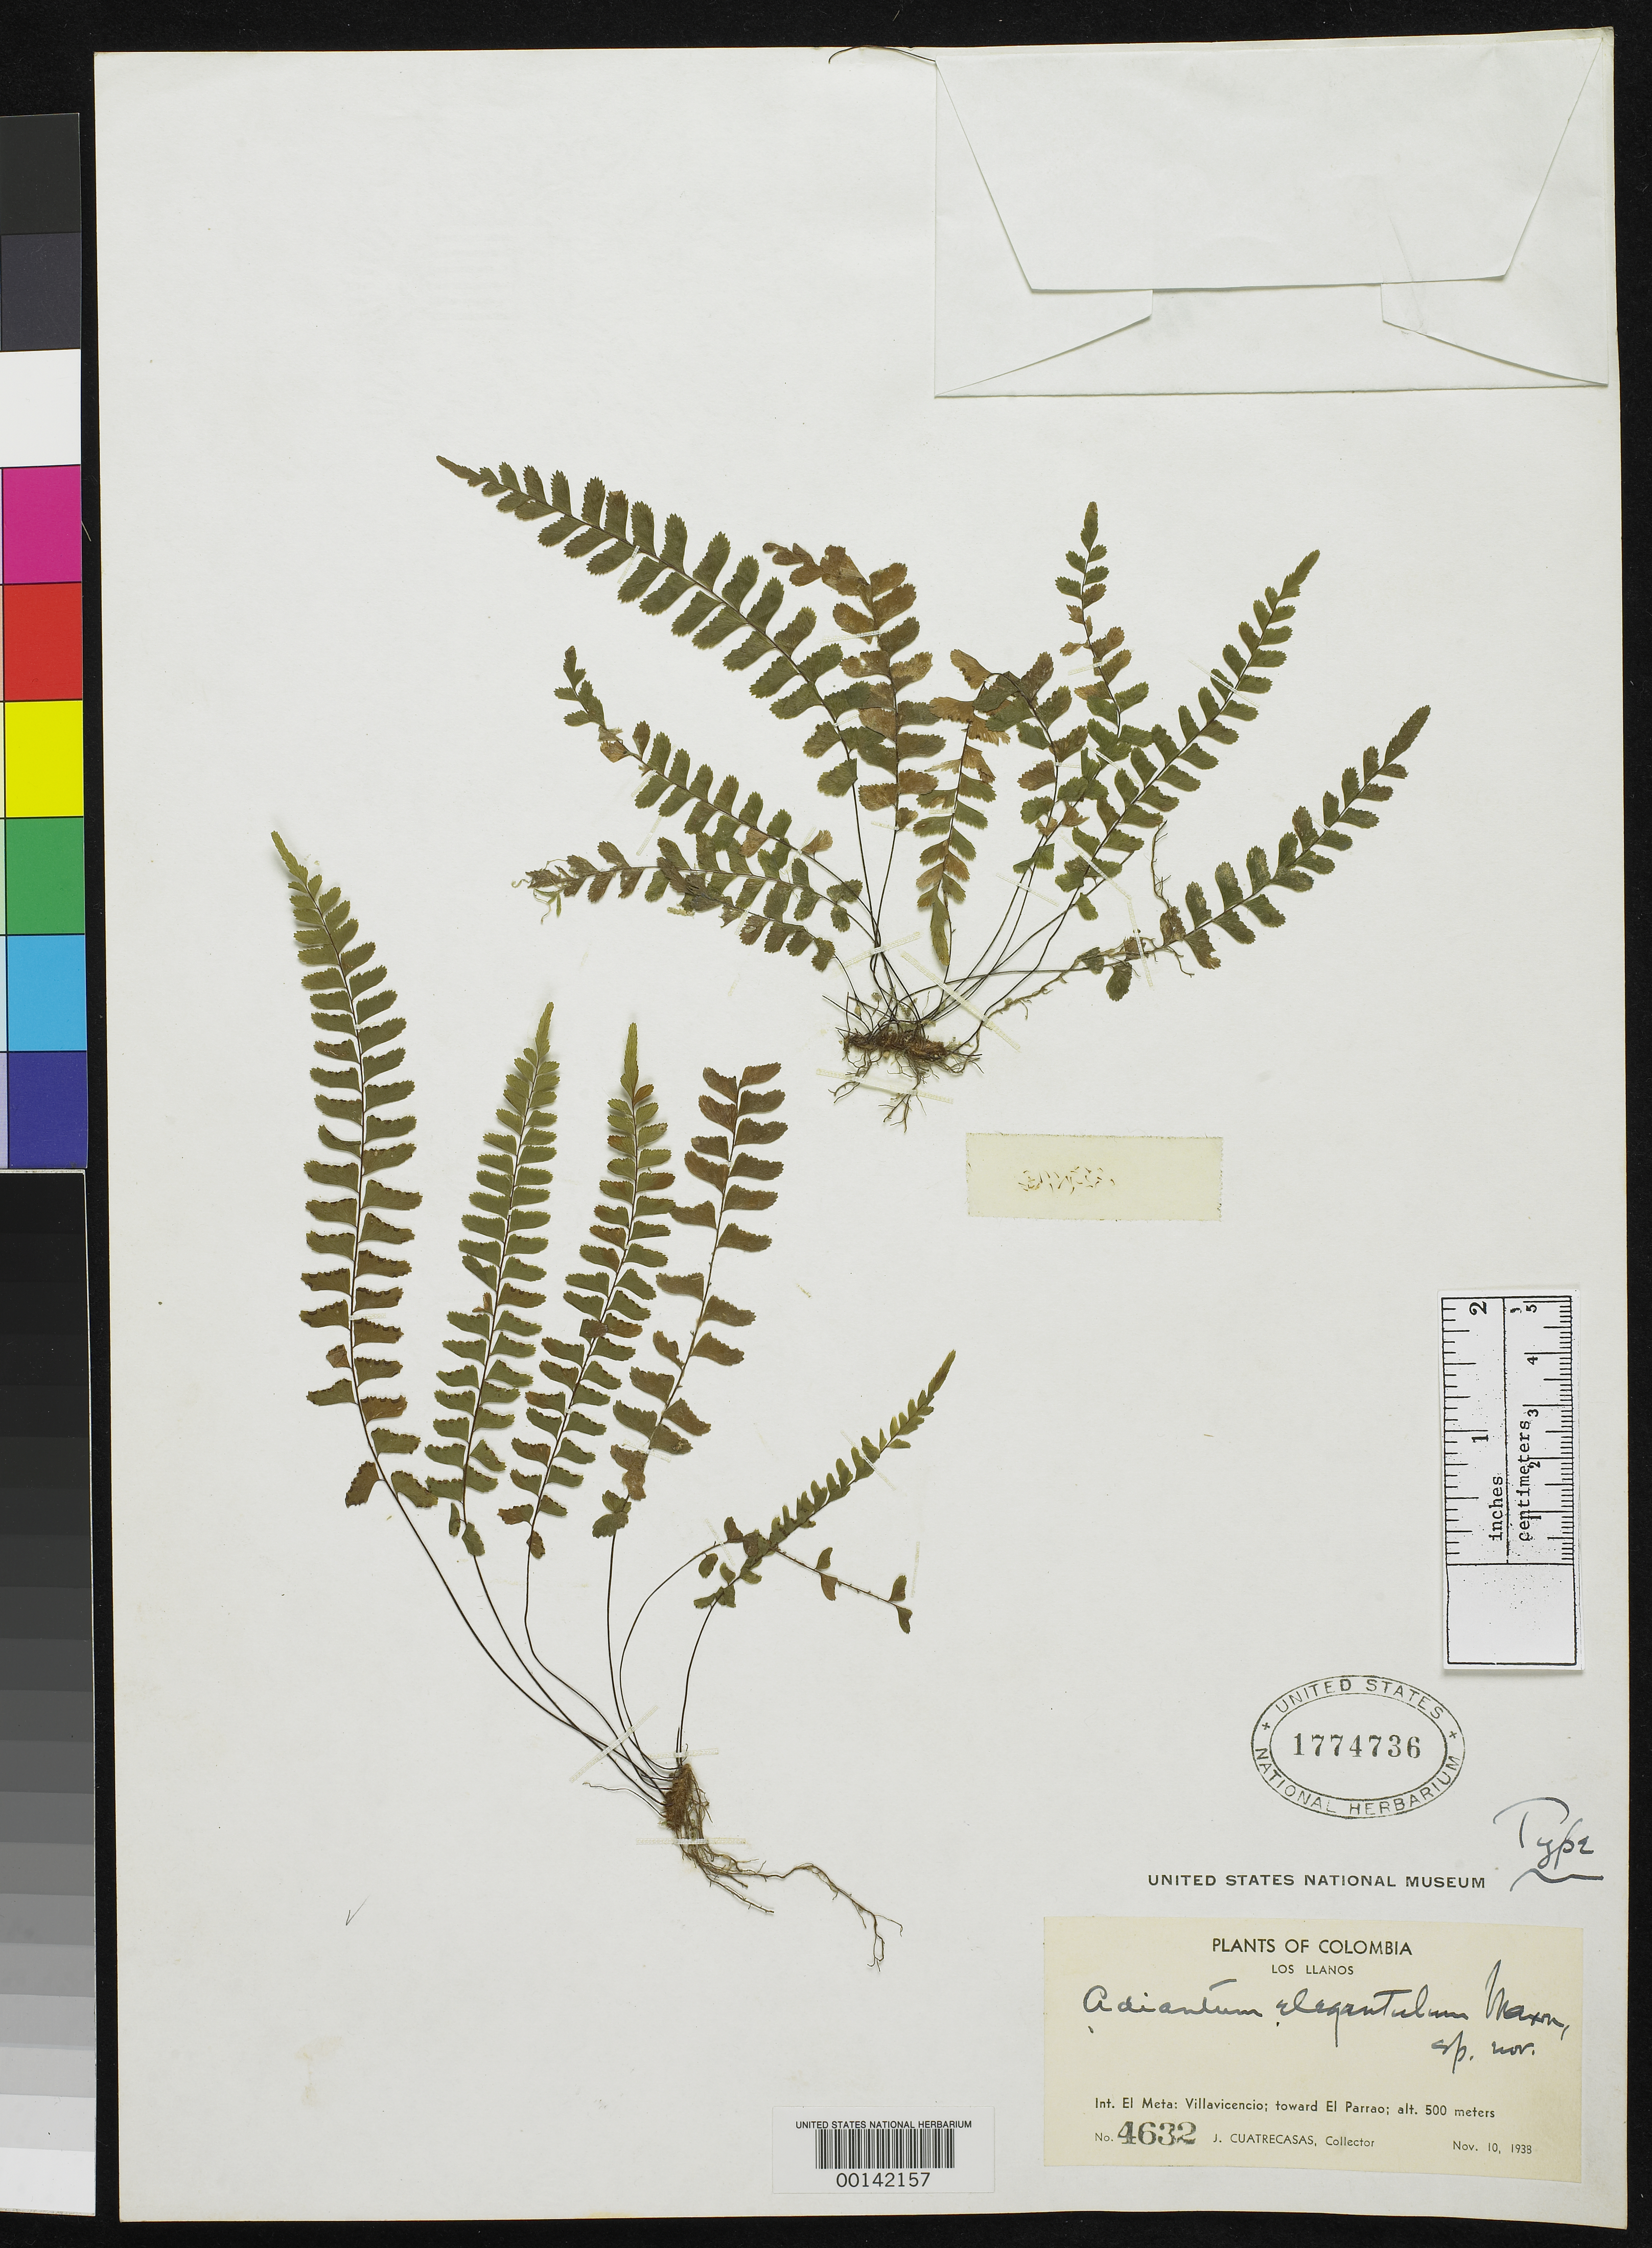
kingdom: Plantae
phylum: Tracheophyta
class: Polypodiopsida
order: Polypodiales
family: Pteridaceae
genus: Adiantum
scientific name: Adiantum elegantulum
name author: Maxon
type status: Holotype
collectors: J. Cuatrecasas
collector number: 4632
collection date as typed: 10 Nov 1935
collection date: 1935-11-10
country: Colombia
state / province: Meta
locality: Villa Vicencia, toward El Parrao.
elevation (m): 500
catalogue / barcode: US 1774736